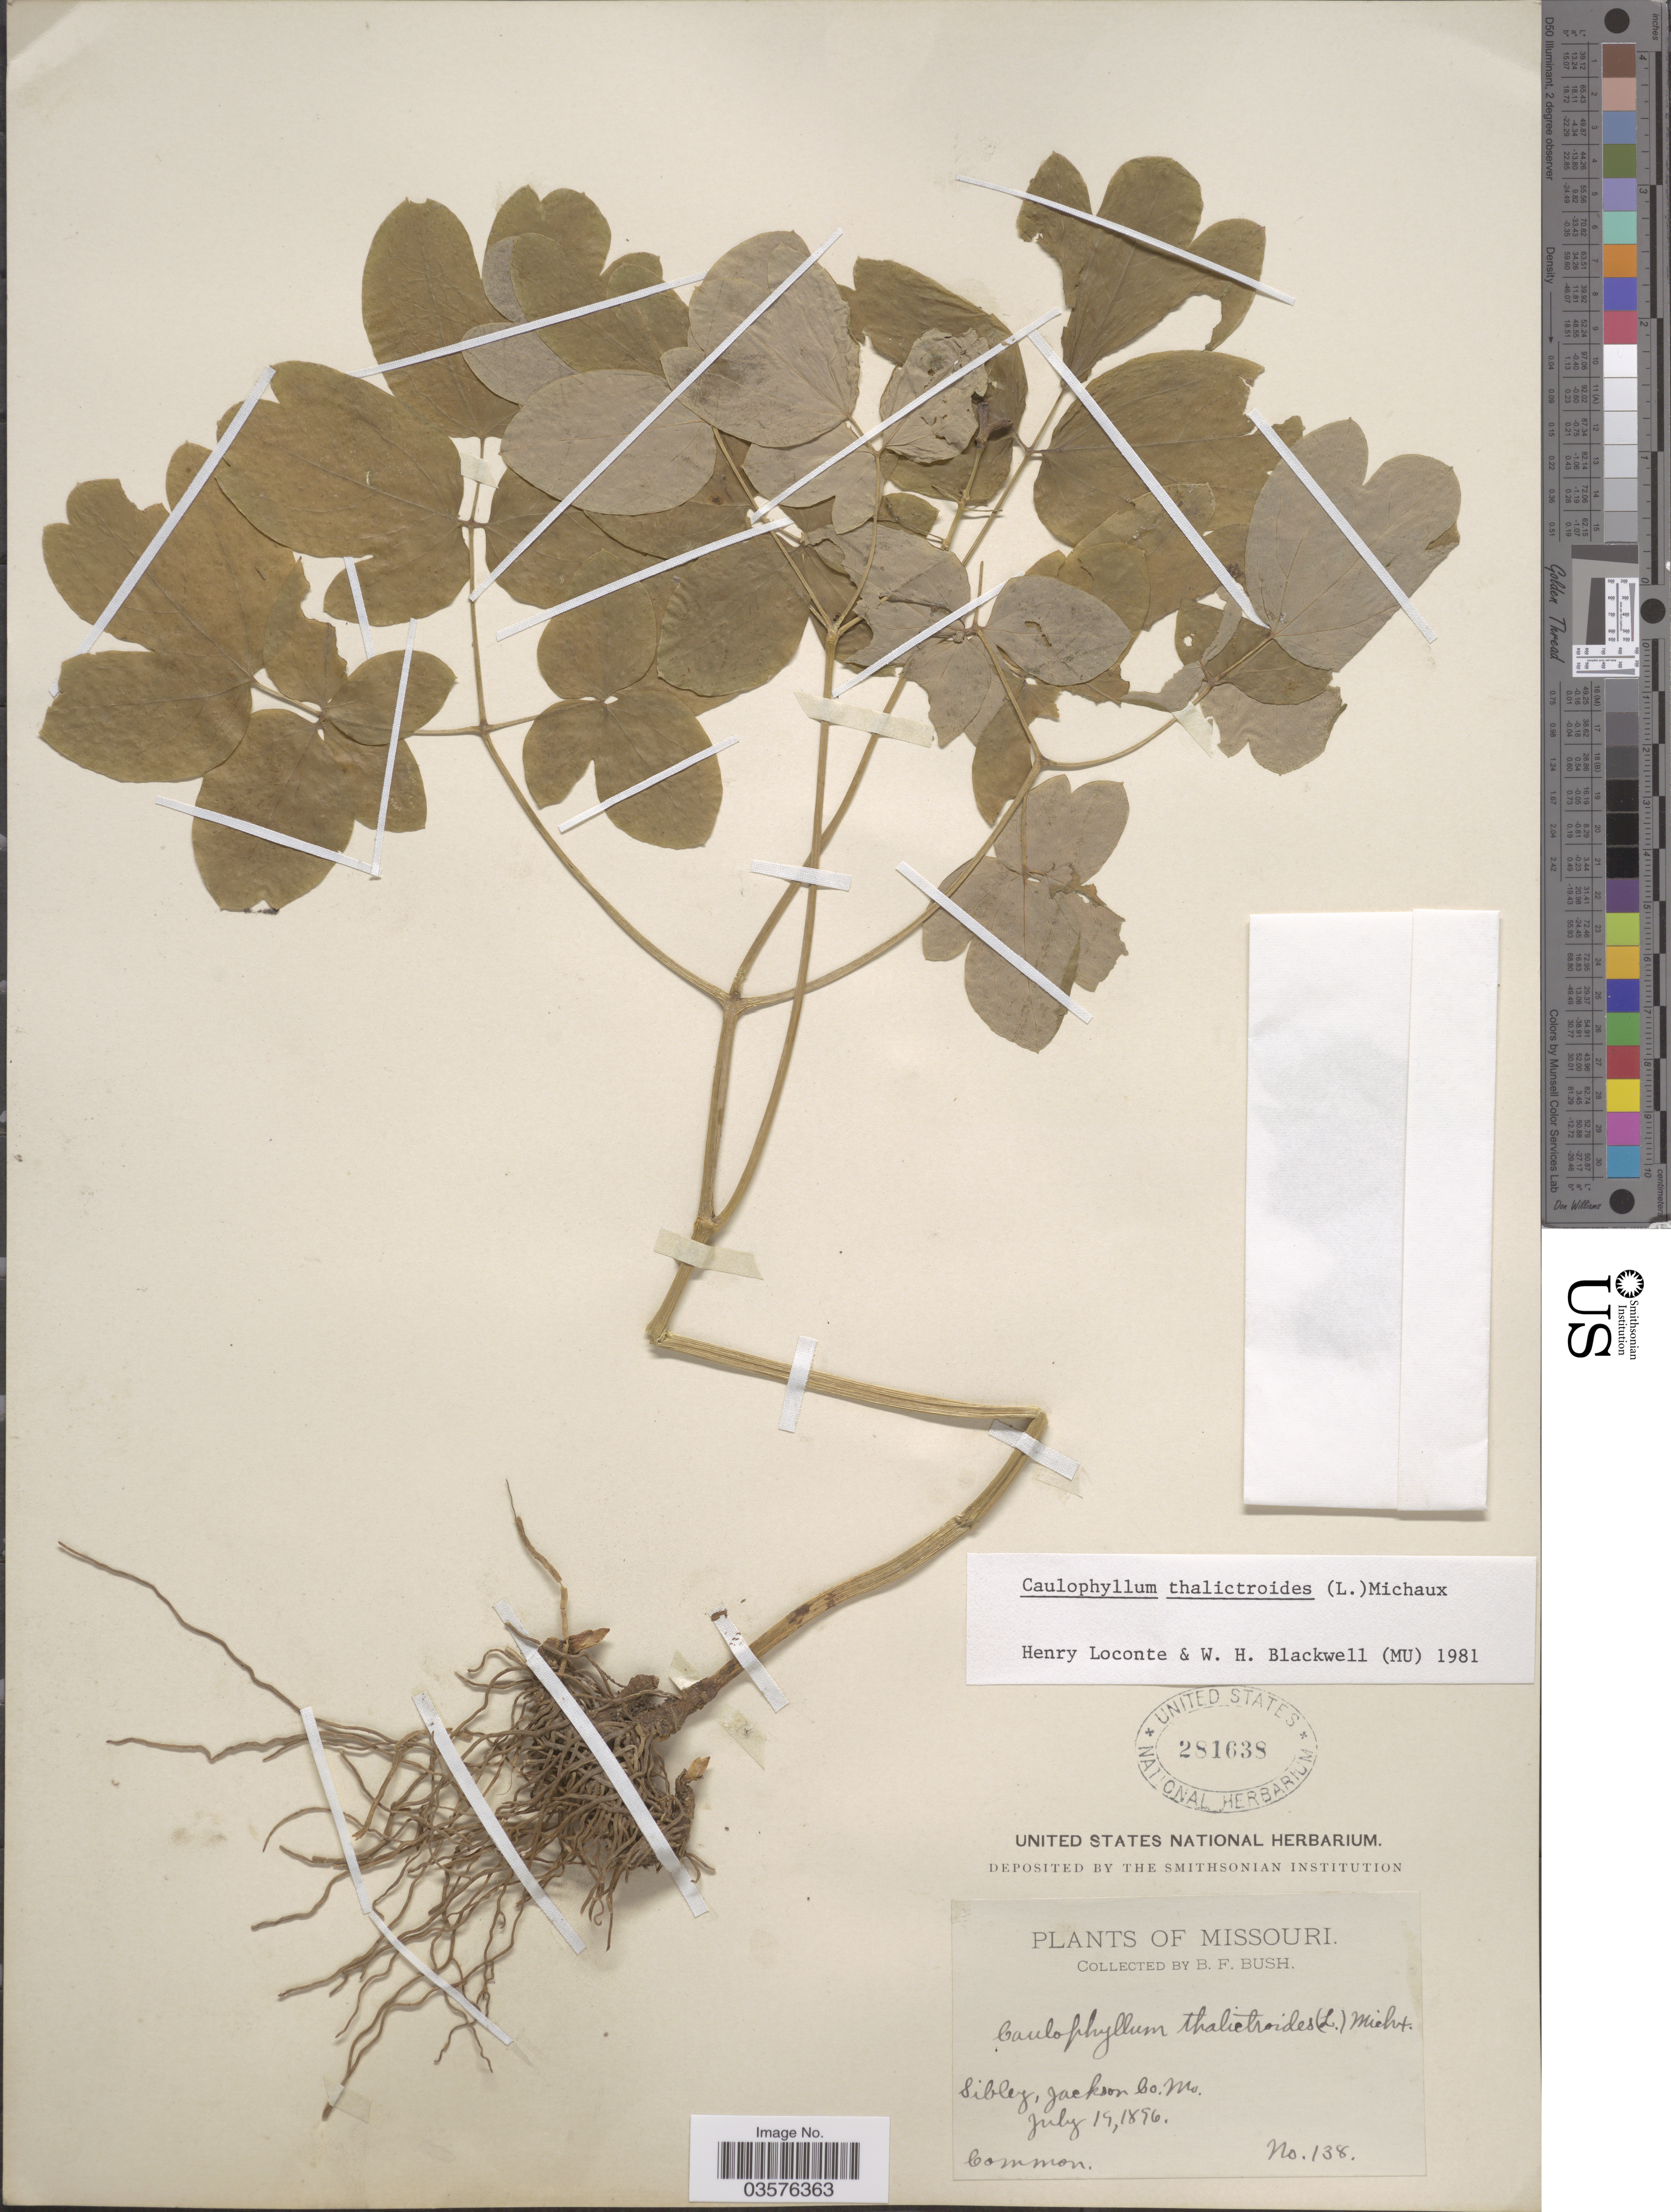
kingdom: Plantae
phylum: Tracheophyta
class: Magnoliopsida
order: Ranunculales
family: Berberidaceae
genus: Caulophyllum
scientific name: Caulophyllum thalictroides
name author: (L.) Michx.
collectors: B. F. Bush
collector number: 138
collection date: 1896-07-19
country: United States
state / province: Missouri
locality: Sibley, Jackson Co.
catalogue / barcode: US 281638